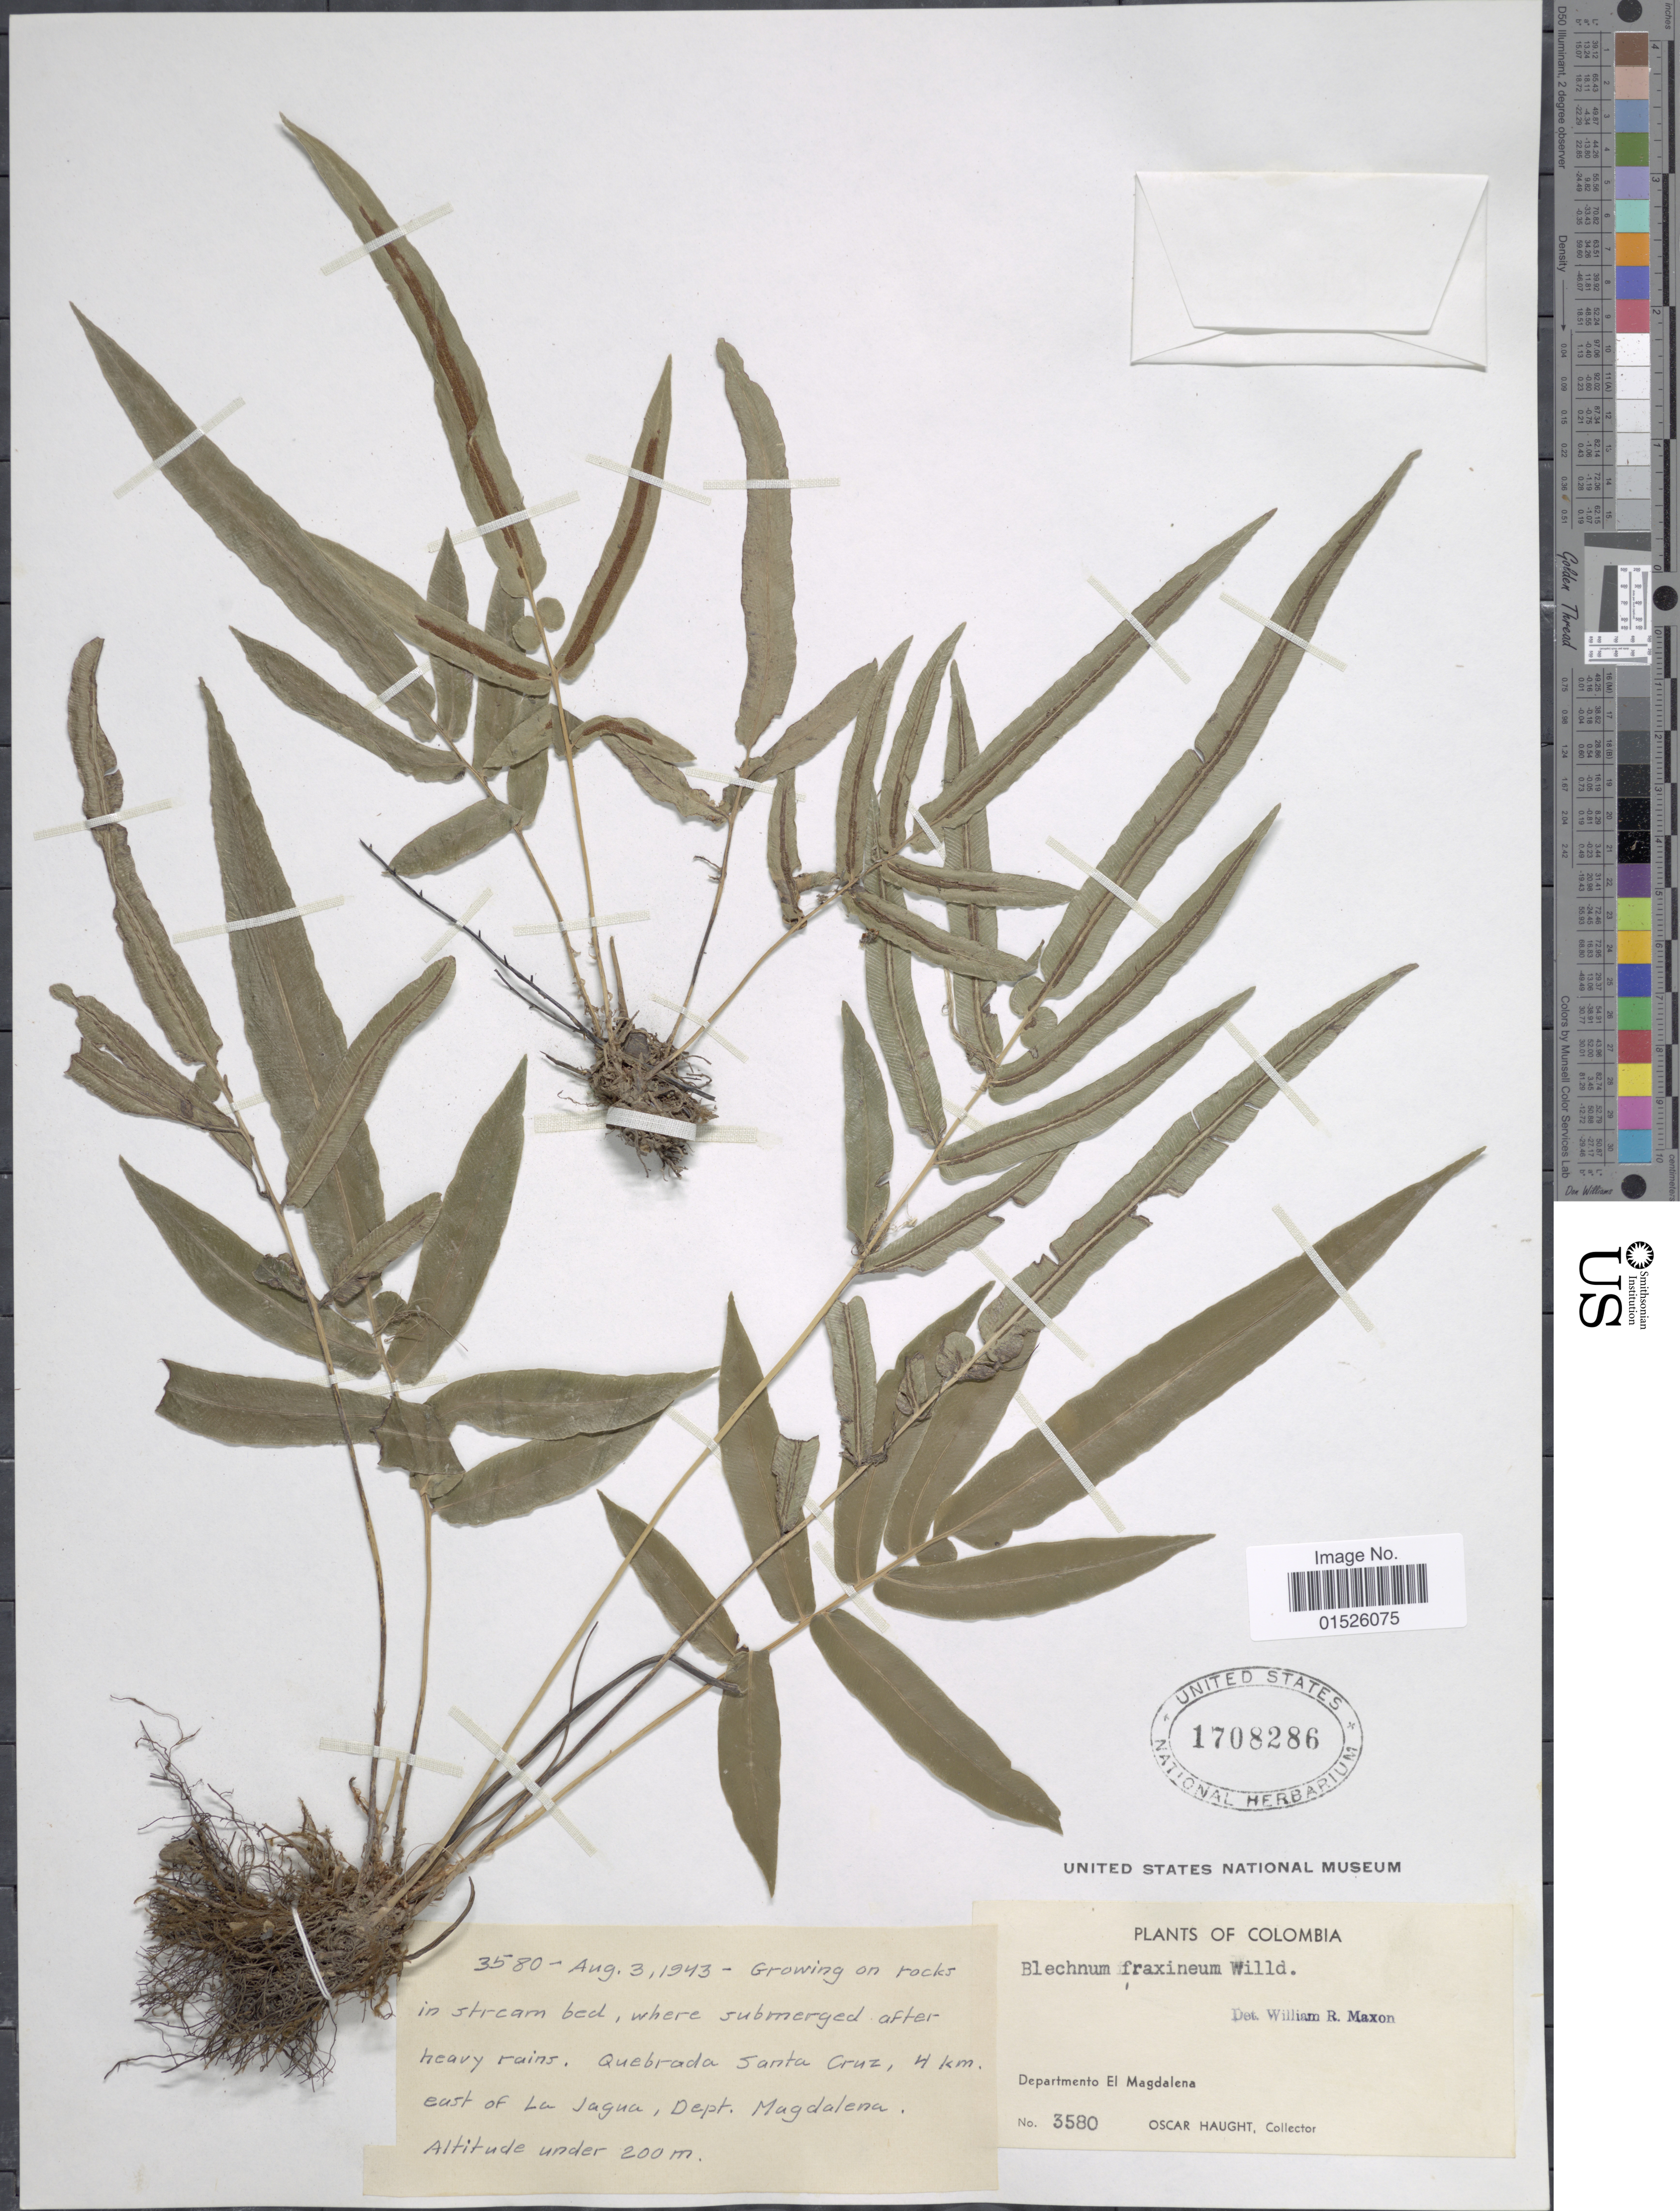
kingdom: Plantae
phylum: Tracheophyta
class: Polypodiopsida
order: Polypodiales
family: Blechnaceae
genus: Blechnum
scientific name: Blechnum gracile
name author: Kaulf.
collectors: O. L. Haught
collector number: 3580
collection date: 1943-08-03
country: Colombia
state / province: Magdalena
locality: Colombia, Departmento El Magdalena. Quebrada Santa Cruz, 4 km east of La Jagua.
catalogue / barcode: US 1708286